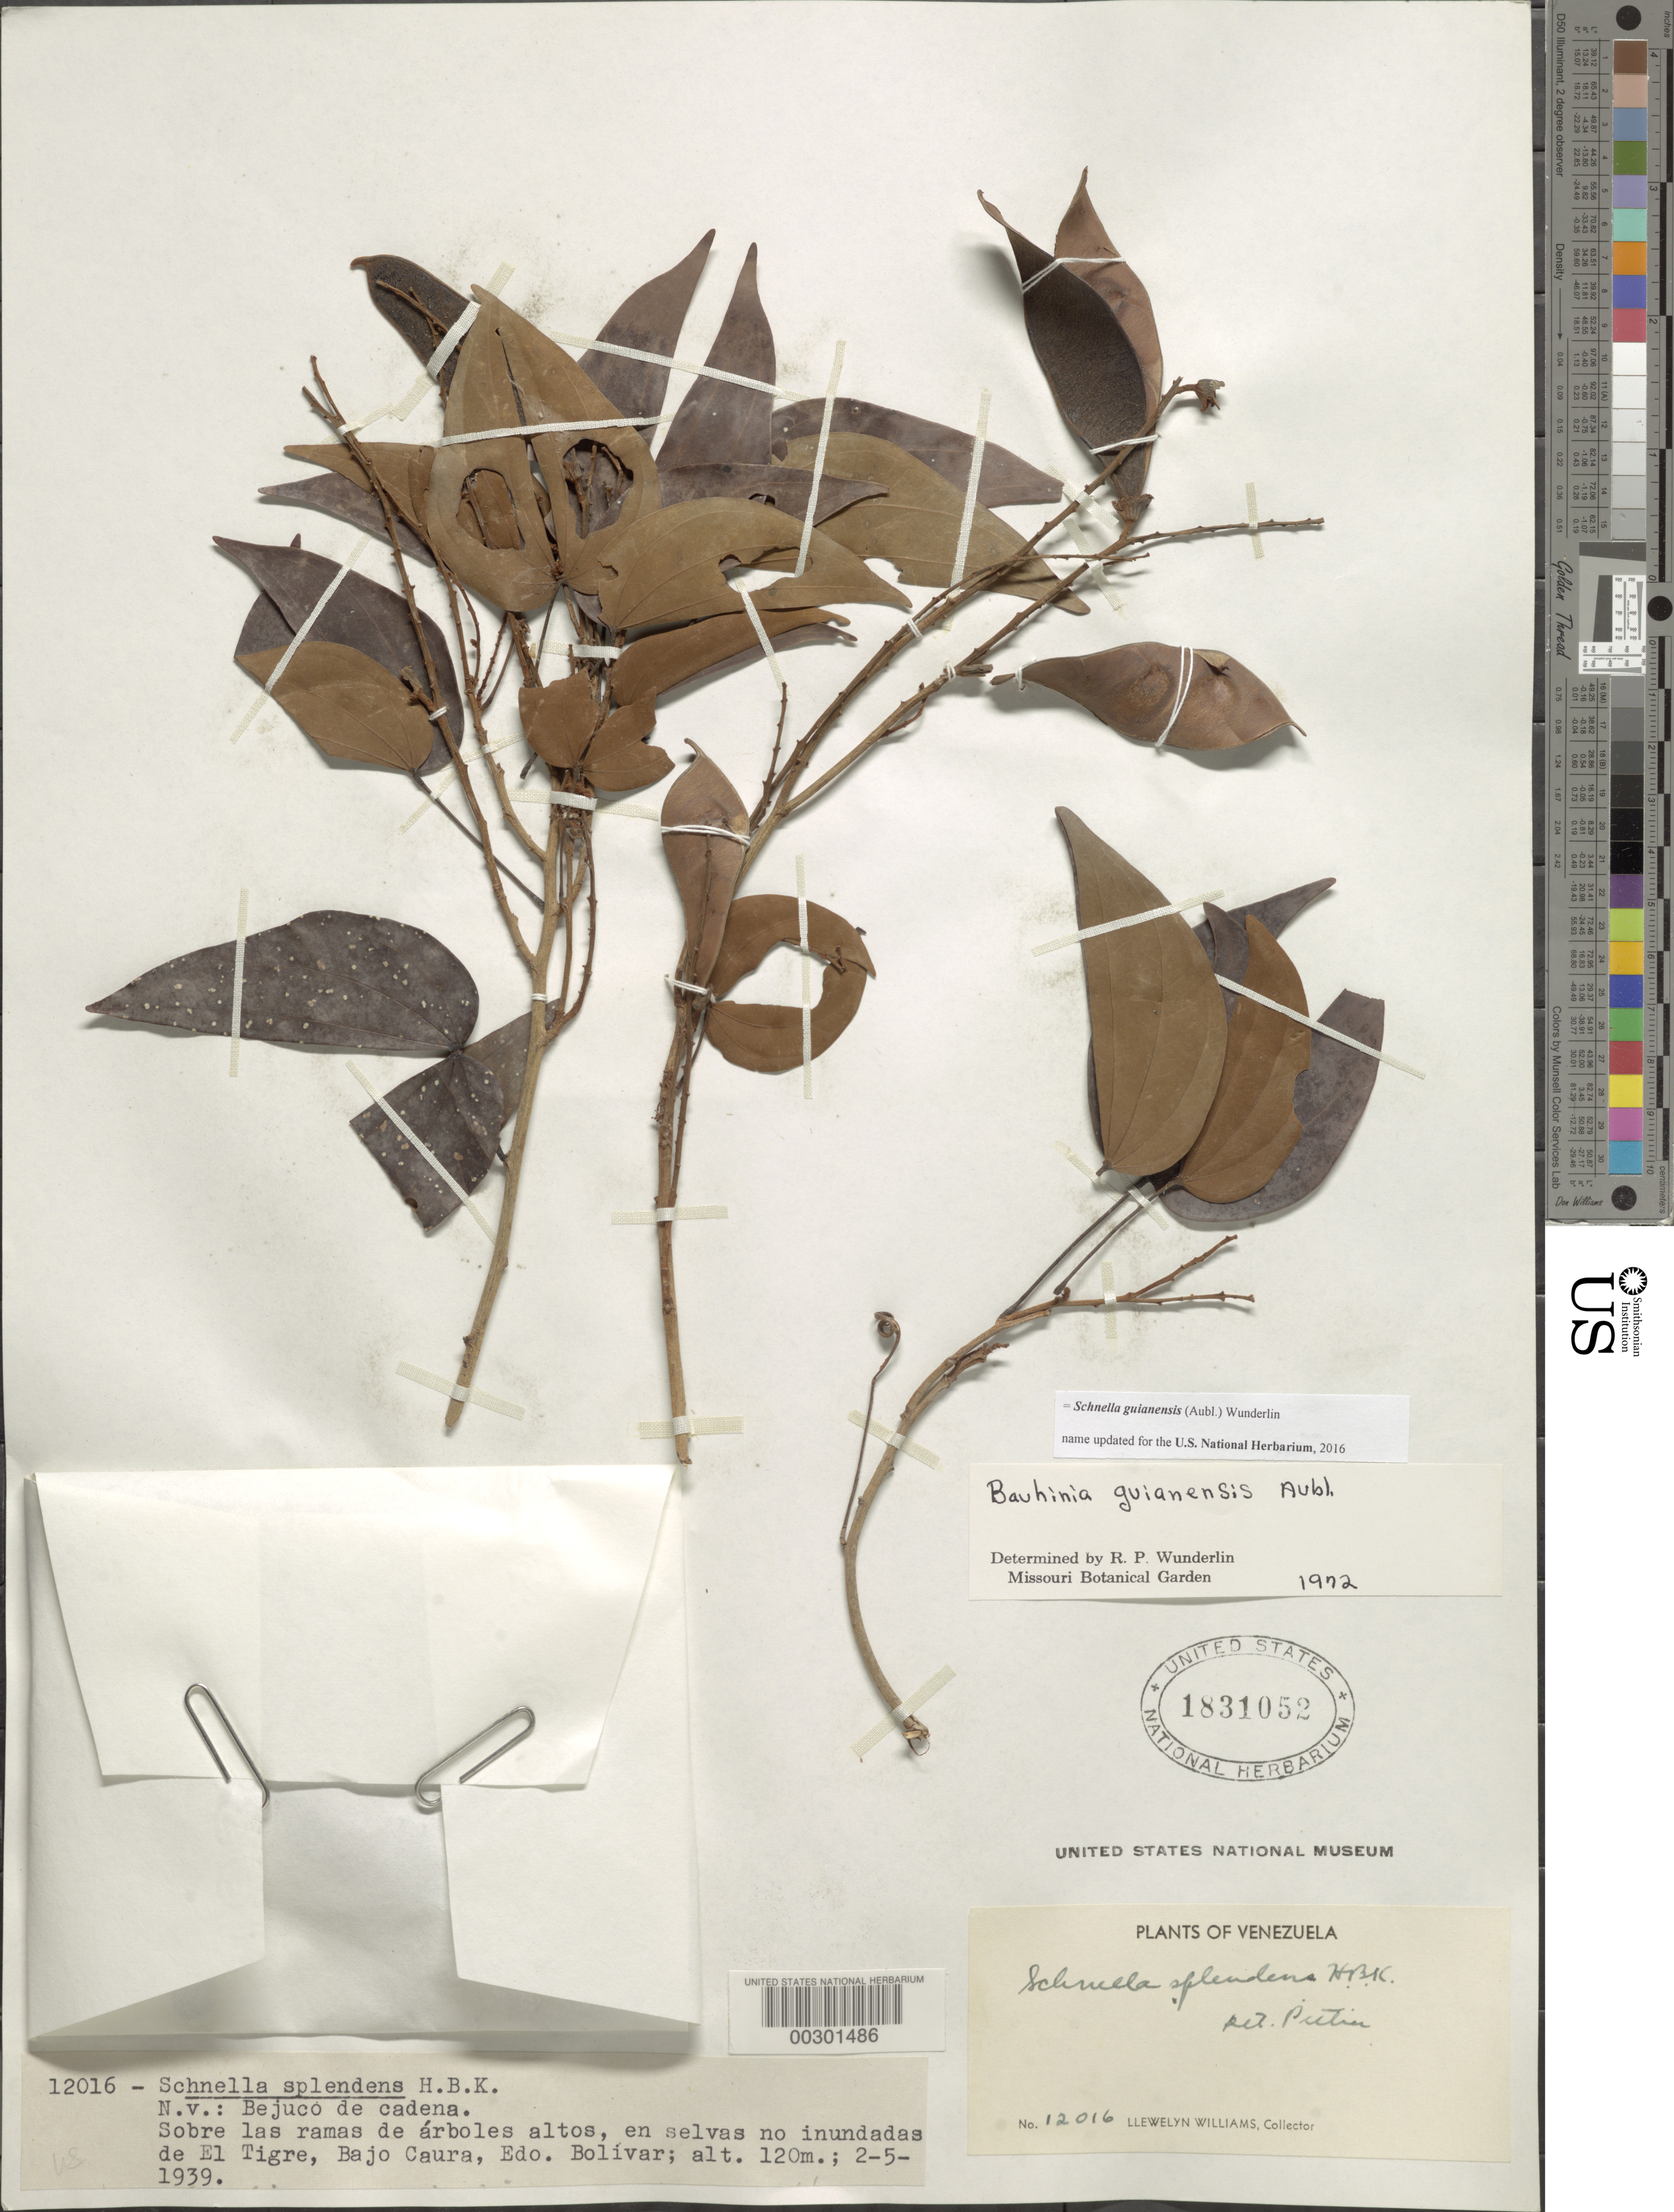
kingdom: Plantae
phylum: Tracheophyta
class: Magnoliopsida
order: Fabales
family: Fabaceae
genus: Schnella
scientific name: Schnella guianensis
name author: (Aubl.) Wunderlin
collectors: Ll. Williams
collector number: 12016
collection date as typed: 02 May 1939 or 05 Feb 1939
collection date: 1939-02-05 or 1939-05-02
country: Venezuela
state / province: Bolivar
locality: El tigre, bajo caura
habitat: Non inundated forest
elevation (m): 120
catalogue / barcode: US 1831052